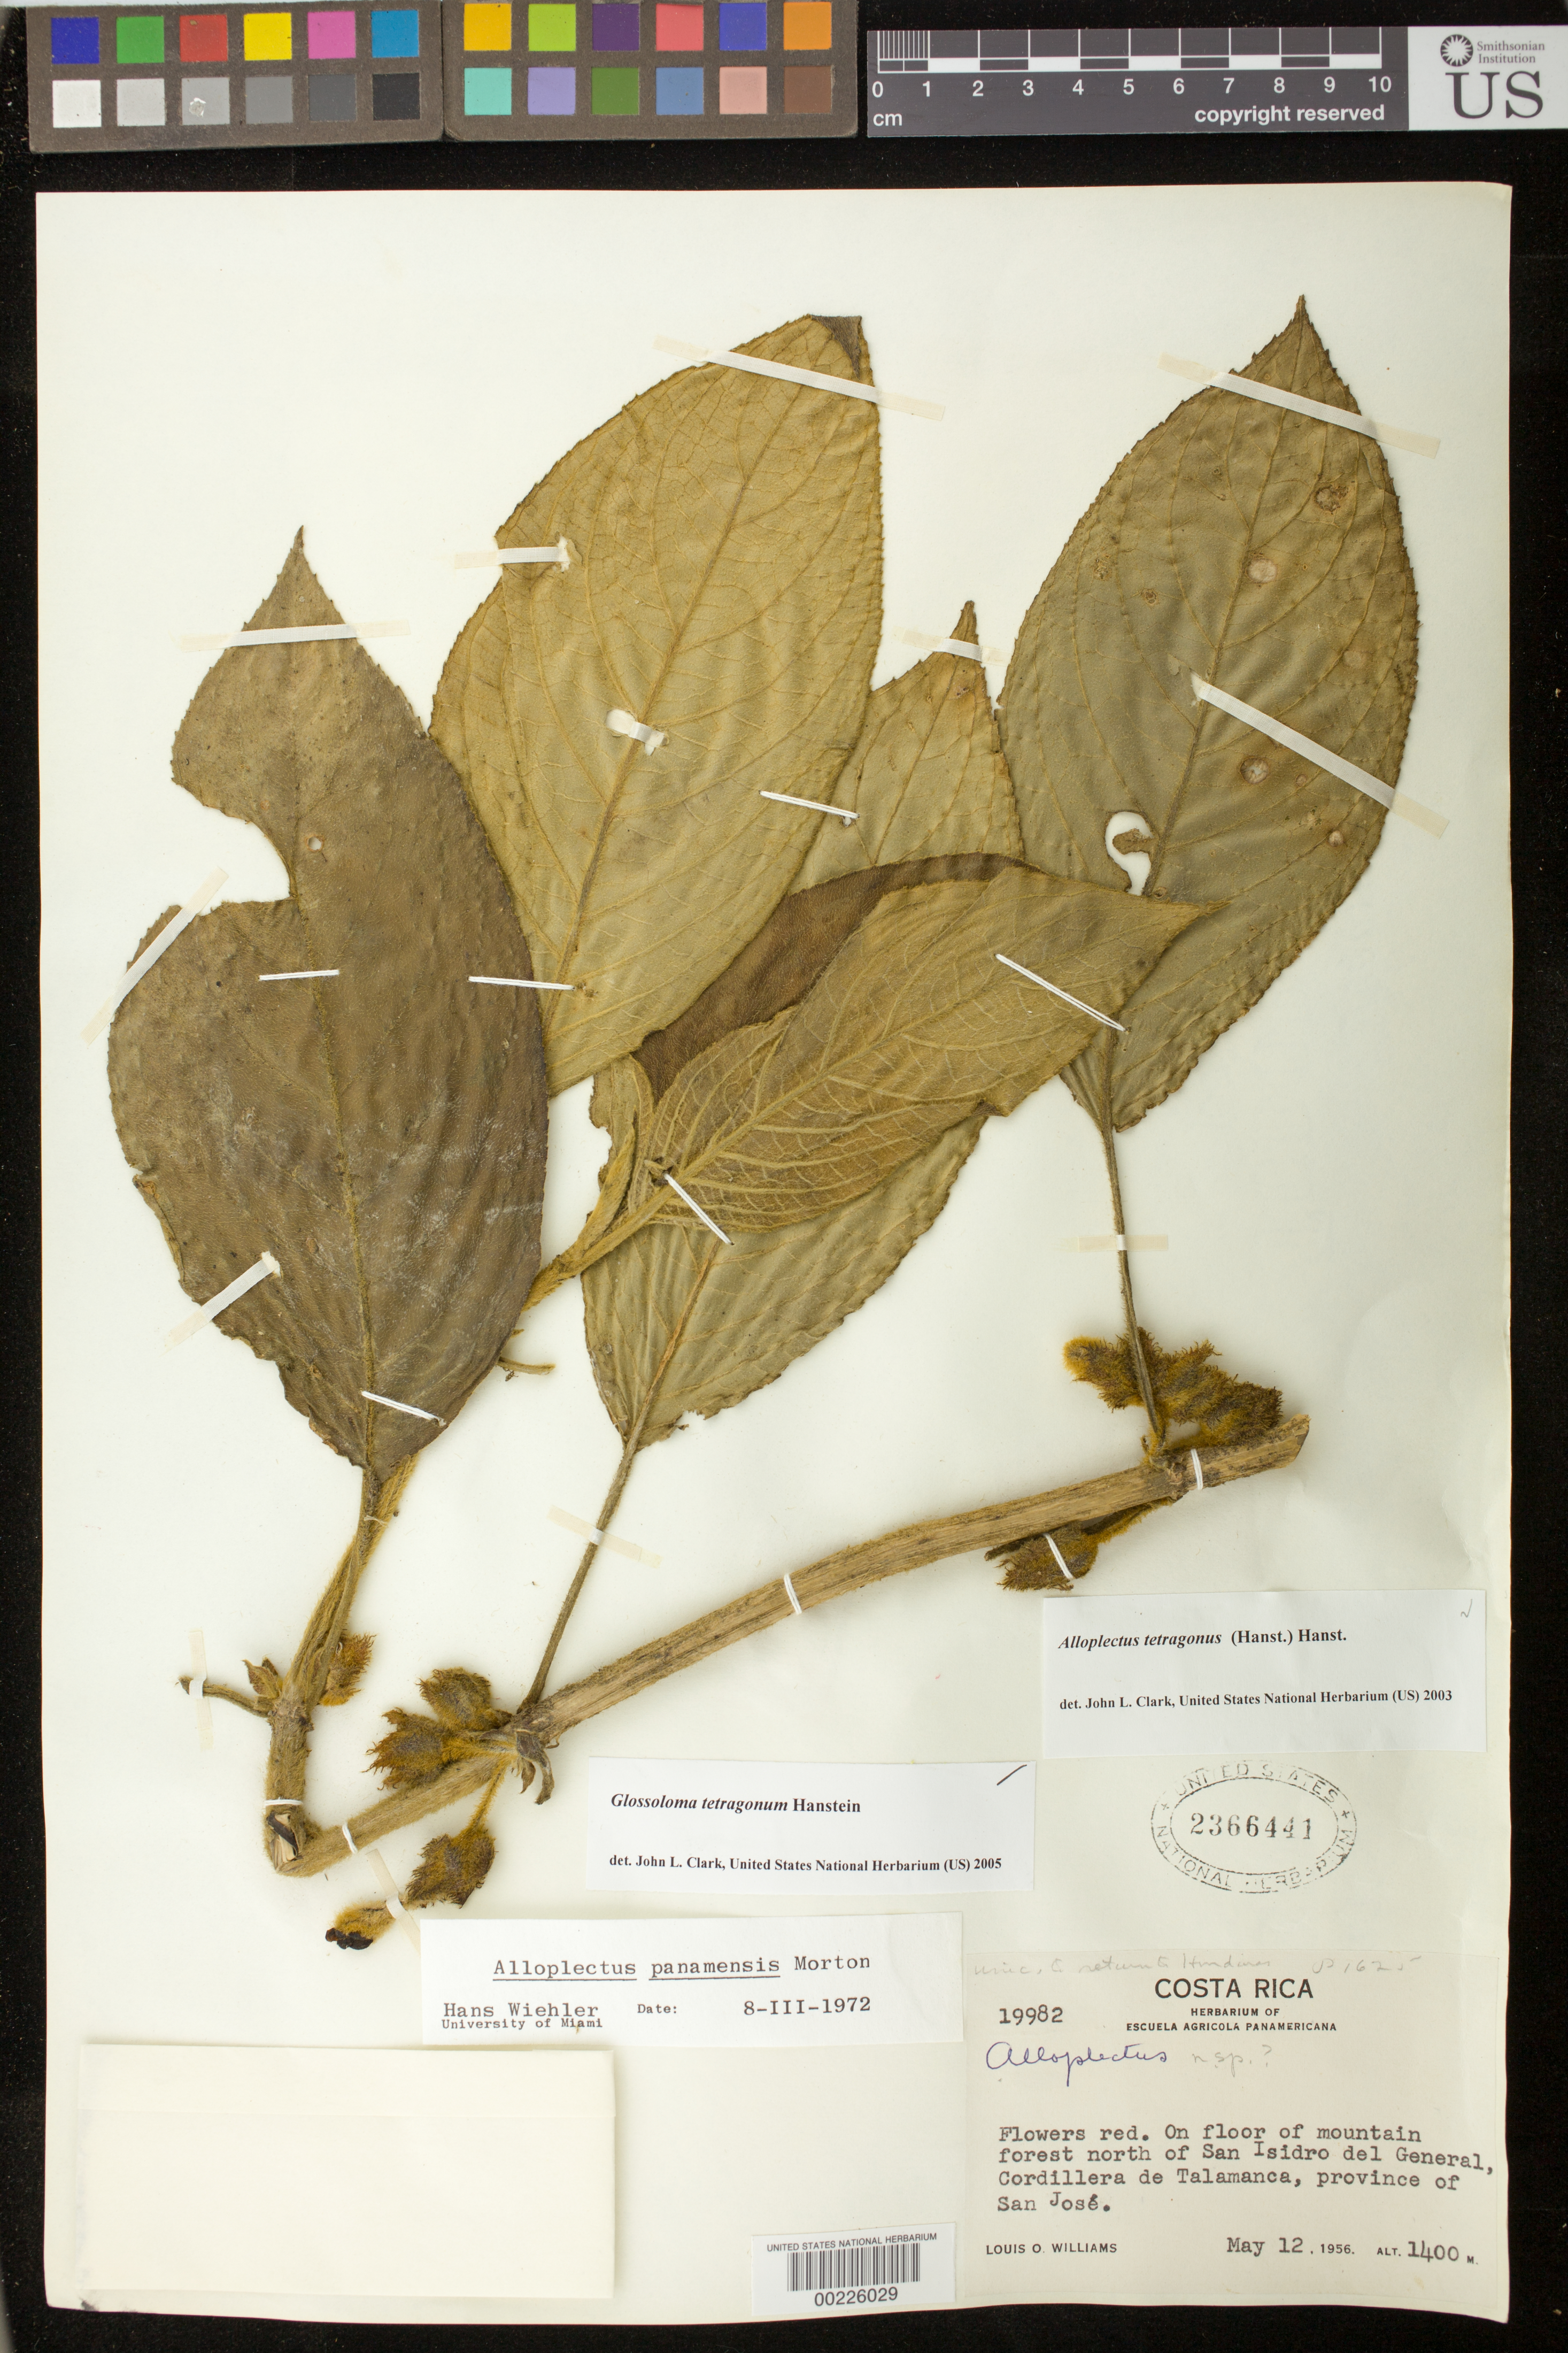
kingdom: Plantae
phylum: Tracheophyta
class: Magnoliopsida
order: Lamiales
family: Gesneriaceae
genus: Glossoloma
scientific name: Glossoloma tetragonum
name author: Hanst.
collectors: L. O. Williams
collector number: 19982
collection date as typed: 12 May 1956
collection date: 1956-05-12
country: Costa Rica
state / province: San José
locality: N of San Isidro del General, Cordillera de Talamanca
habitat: On floor of mountain forest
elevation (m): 1400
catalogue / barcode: US 2366441